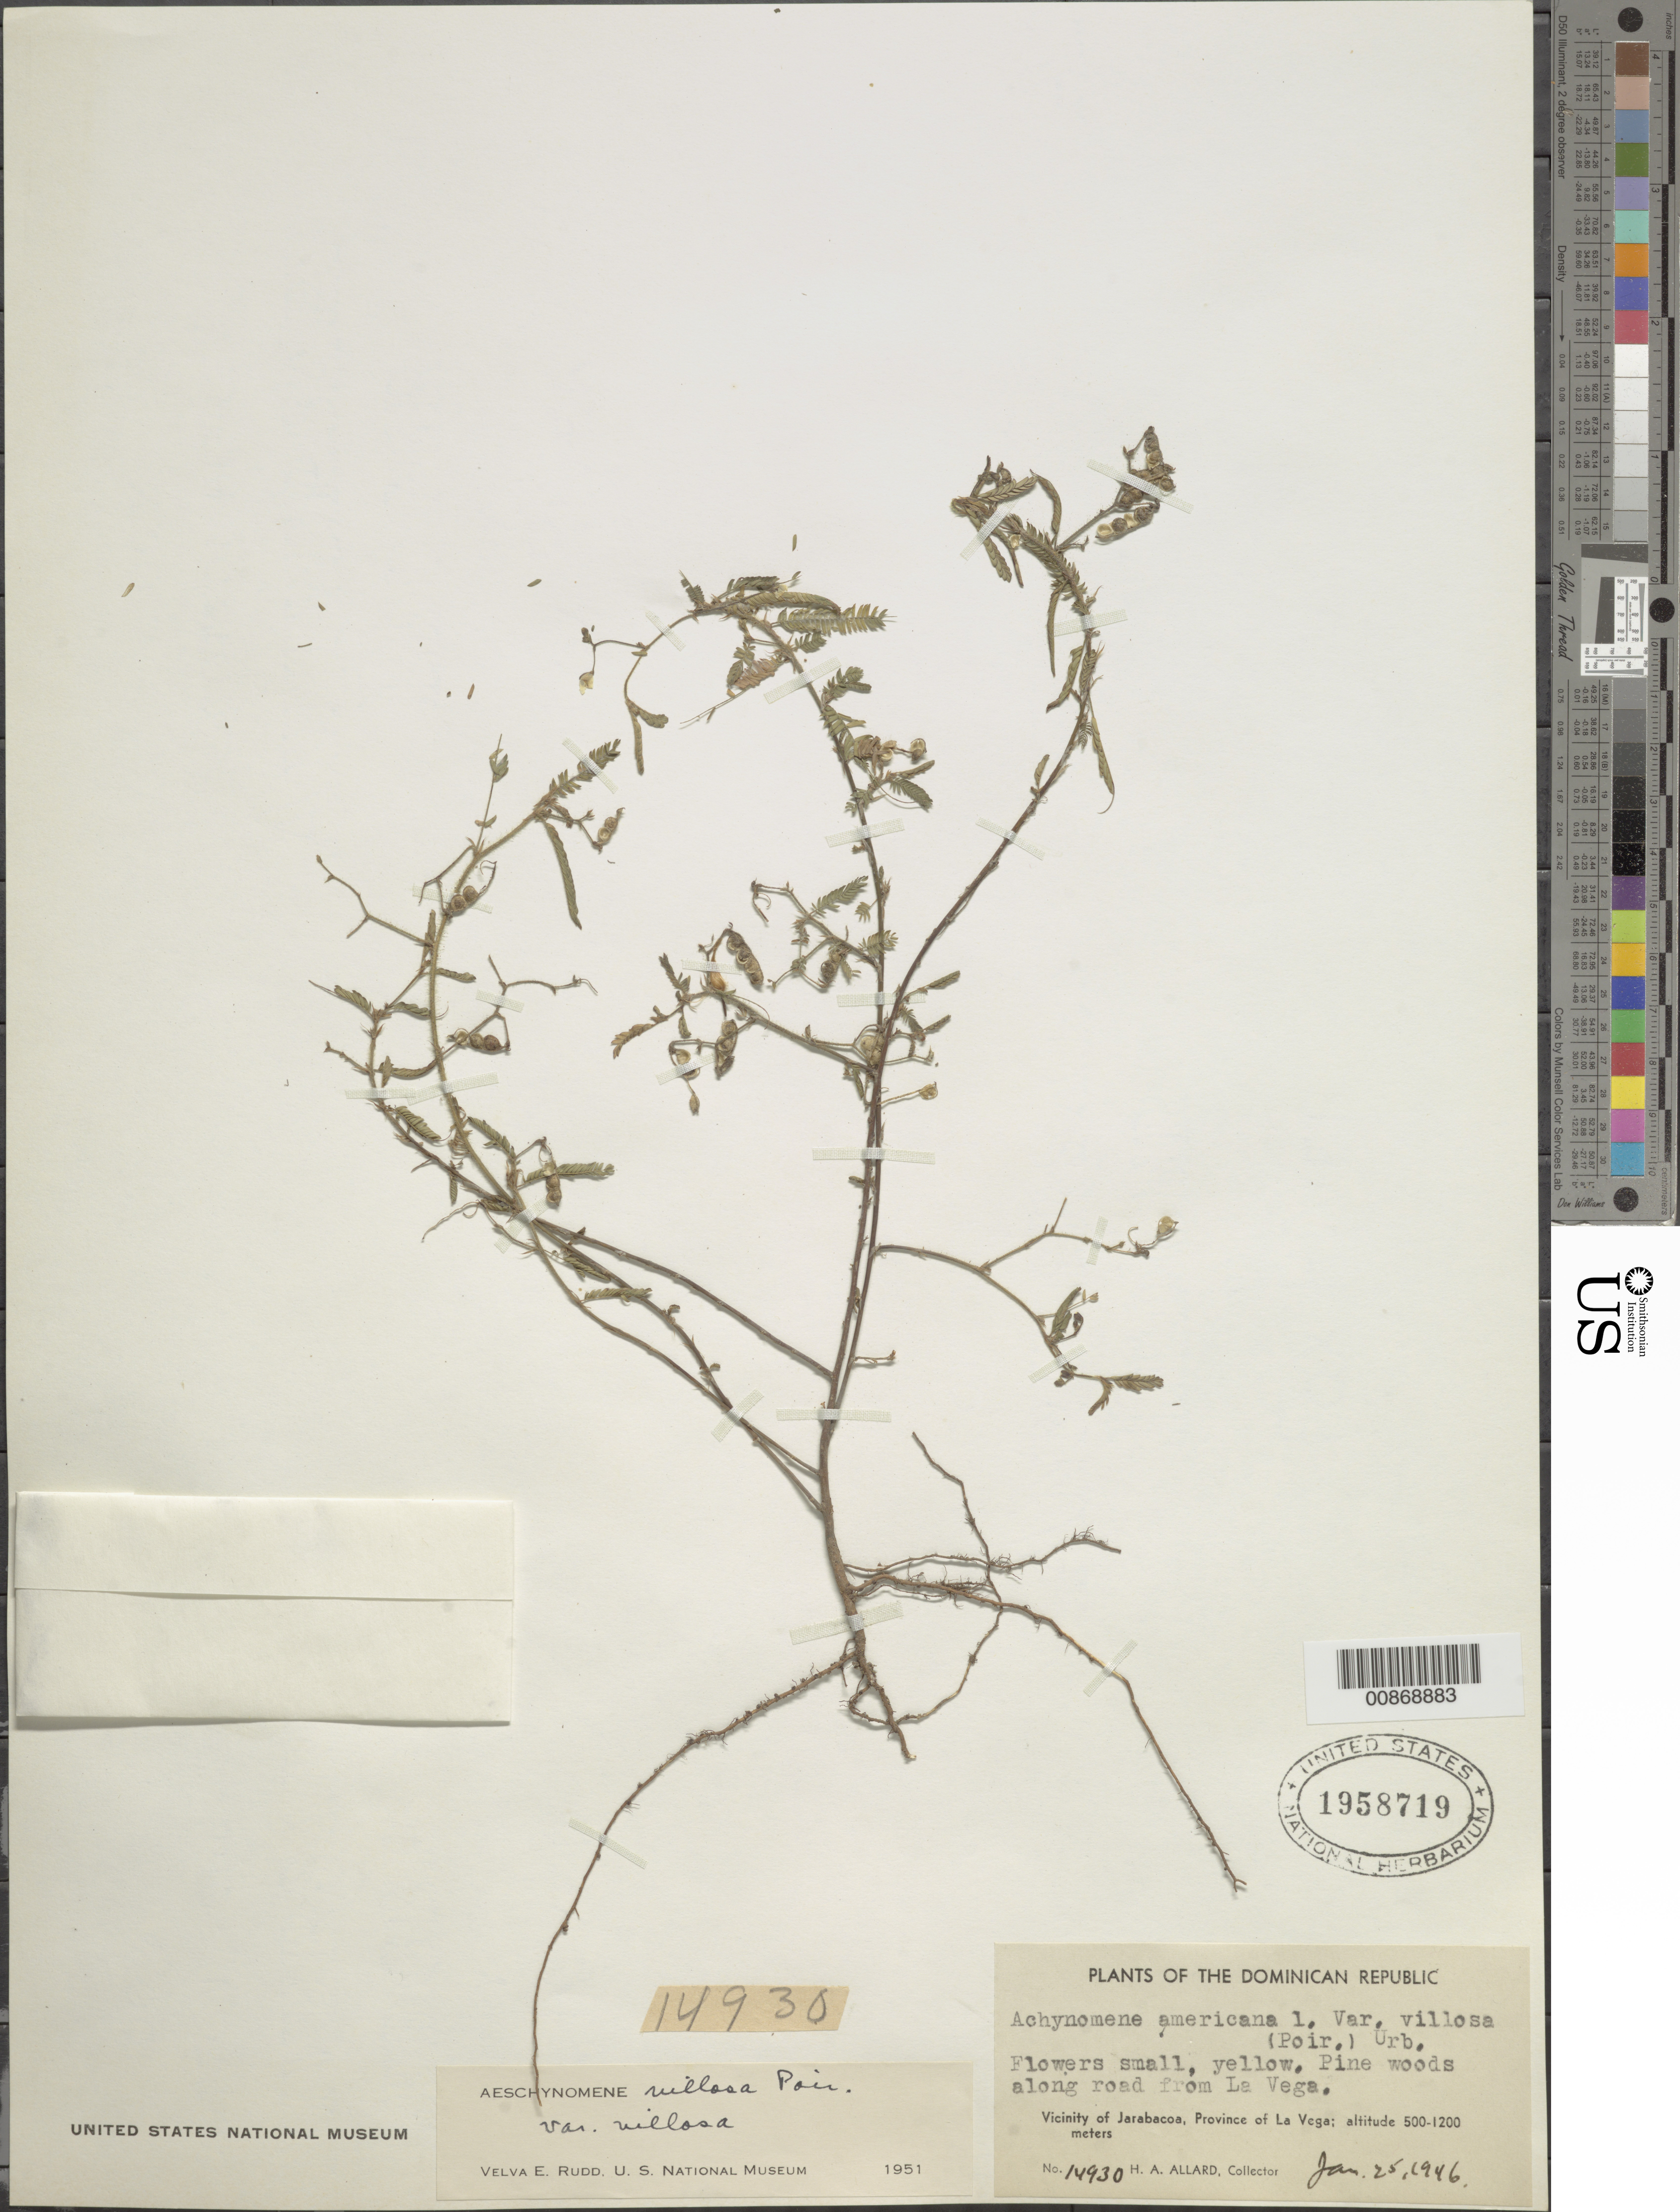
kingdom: Plantae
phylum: Tracheophyta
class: Magnoliopsida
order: Fabales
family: Fabaceae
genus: Aeschynomene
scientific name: Aeschynomene villosa var. villosa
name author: Poir.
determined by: Rudd, V. E.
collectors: H. A. Allard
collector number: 14930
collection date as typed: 25 Jan 1946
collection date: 1946-01-25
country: Dominican Republic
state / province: La Vega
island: Hispaniola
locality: Vicinity of Jarabacoa. Along road from La Vega.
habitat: Pine woods along road.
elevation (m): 500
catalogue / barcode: US 1958719